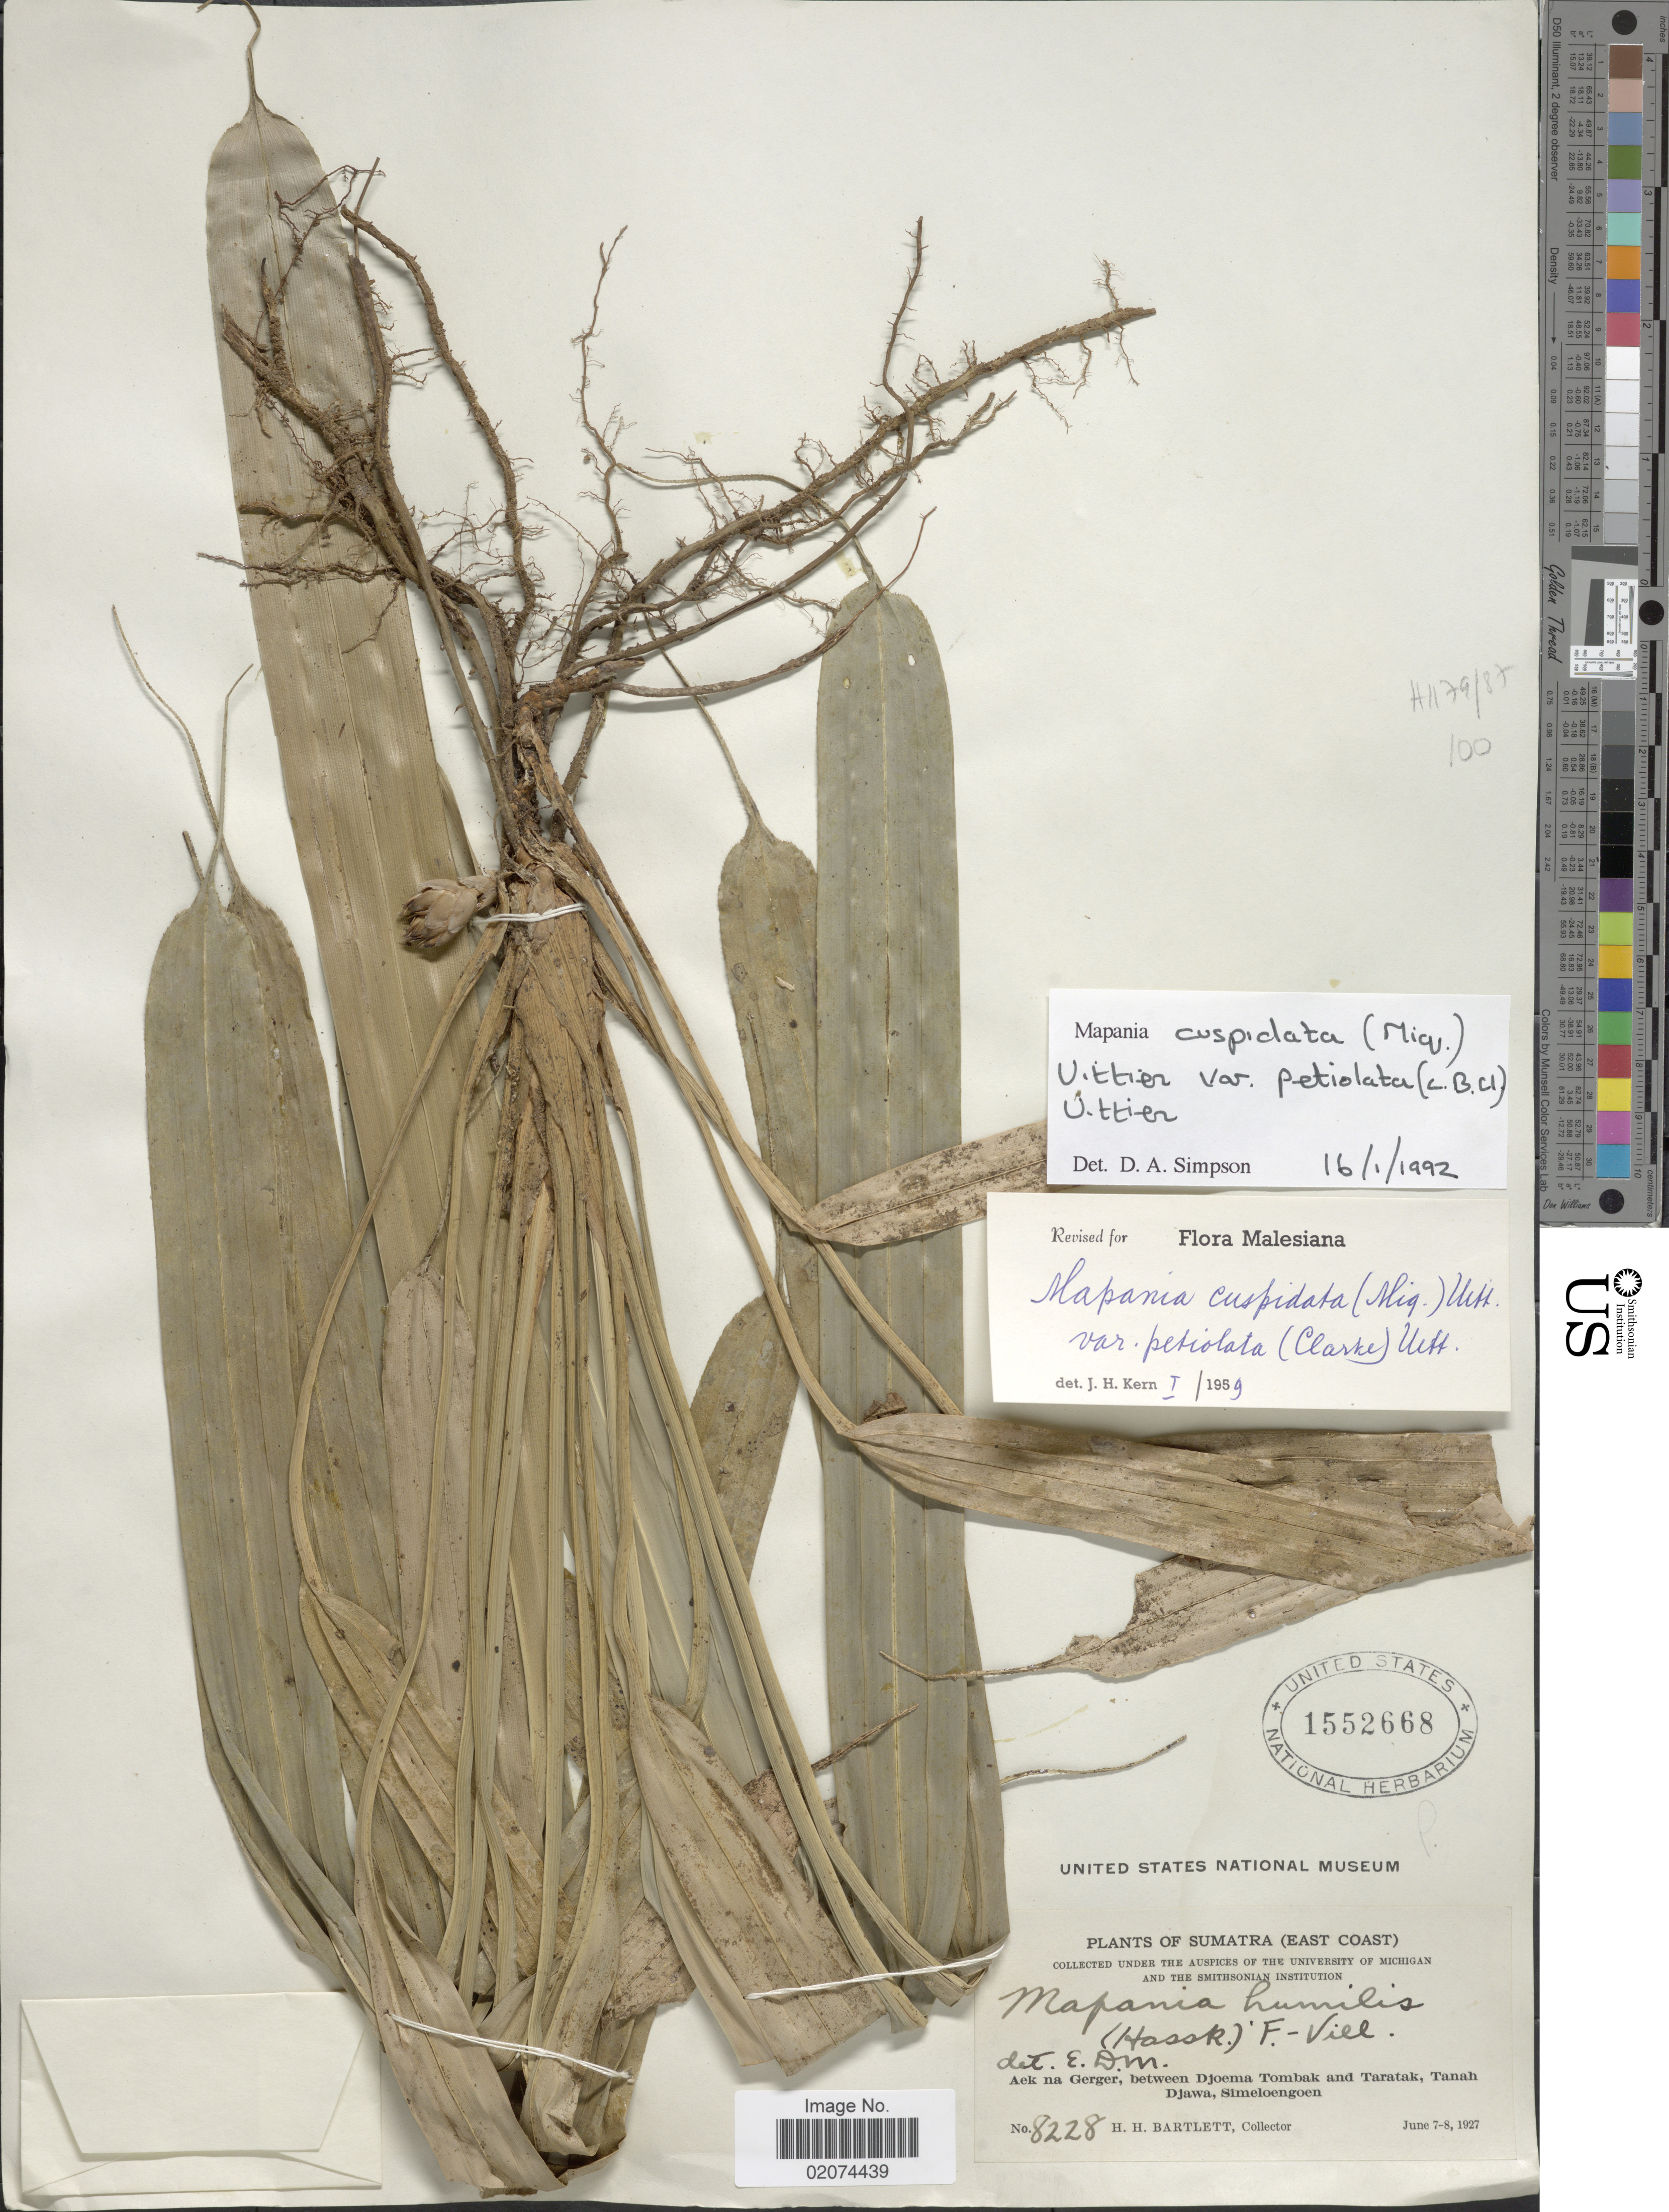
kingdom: Plantae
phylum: Tracheophyta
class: Liliopsida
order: Poales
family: Cyperaceae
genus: Mapania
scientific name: Mapania cuspidata var. petiolata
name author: (C.B. Clarke) Uittien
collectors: H. H. Bartlett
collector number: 8228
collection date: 1927-06-07/1927-06-08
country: Indonesia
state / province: Sumatra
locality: East Coast. Aek na Gerger, between Djoema Tombak and Taratak, Tanah Djawa, Simeloengoen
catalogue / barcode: US 1552668